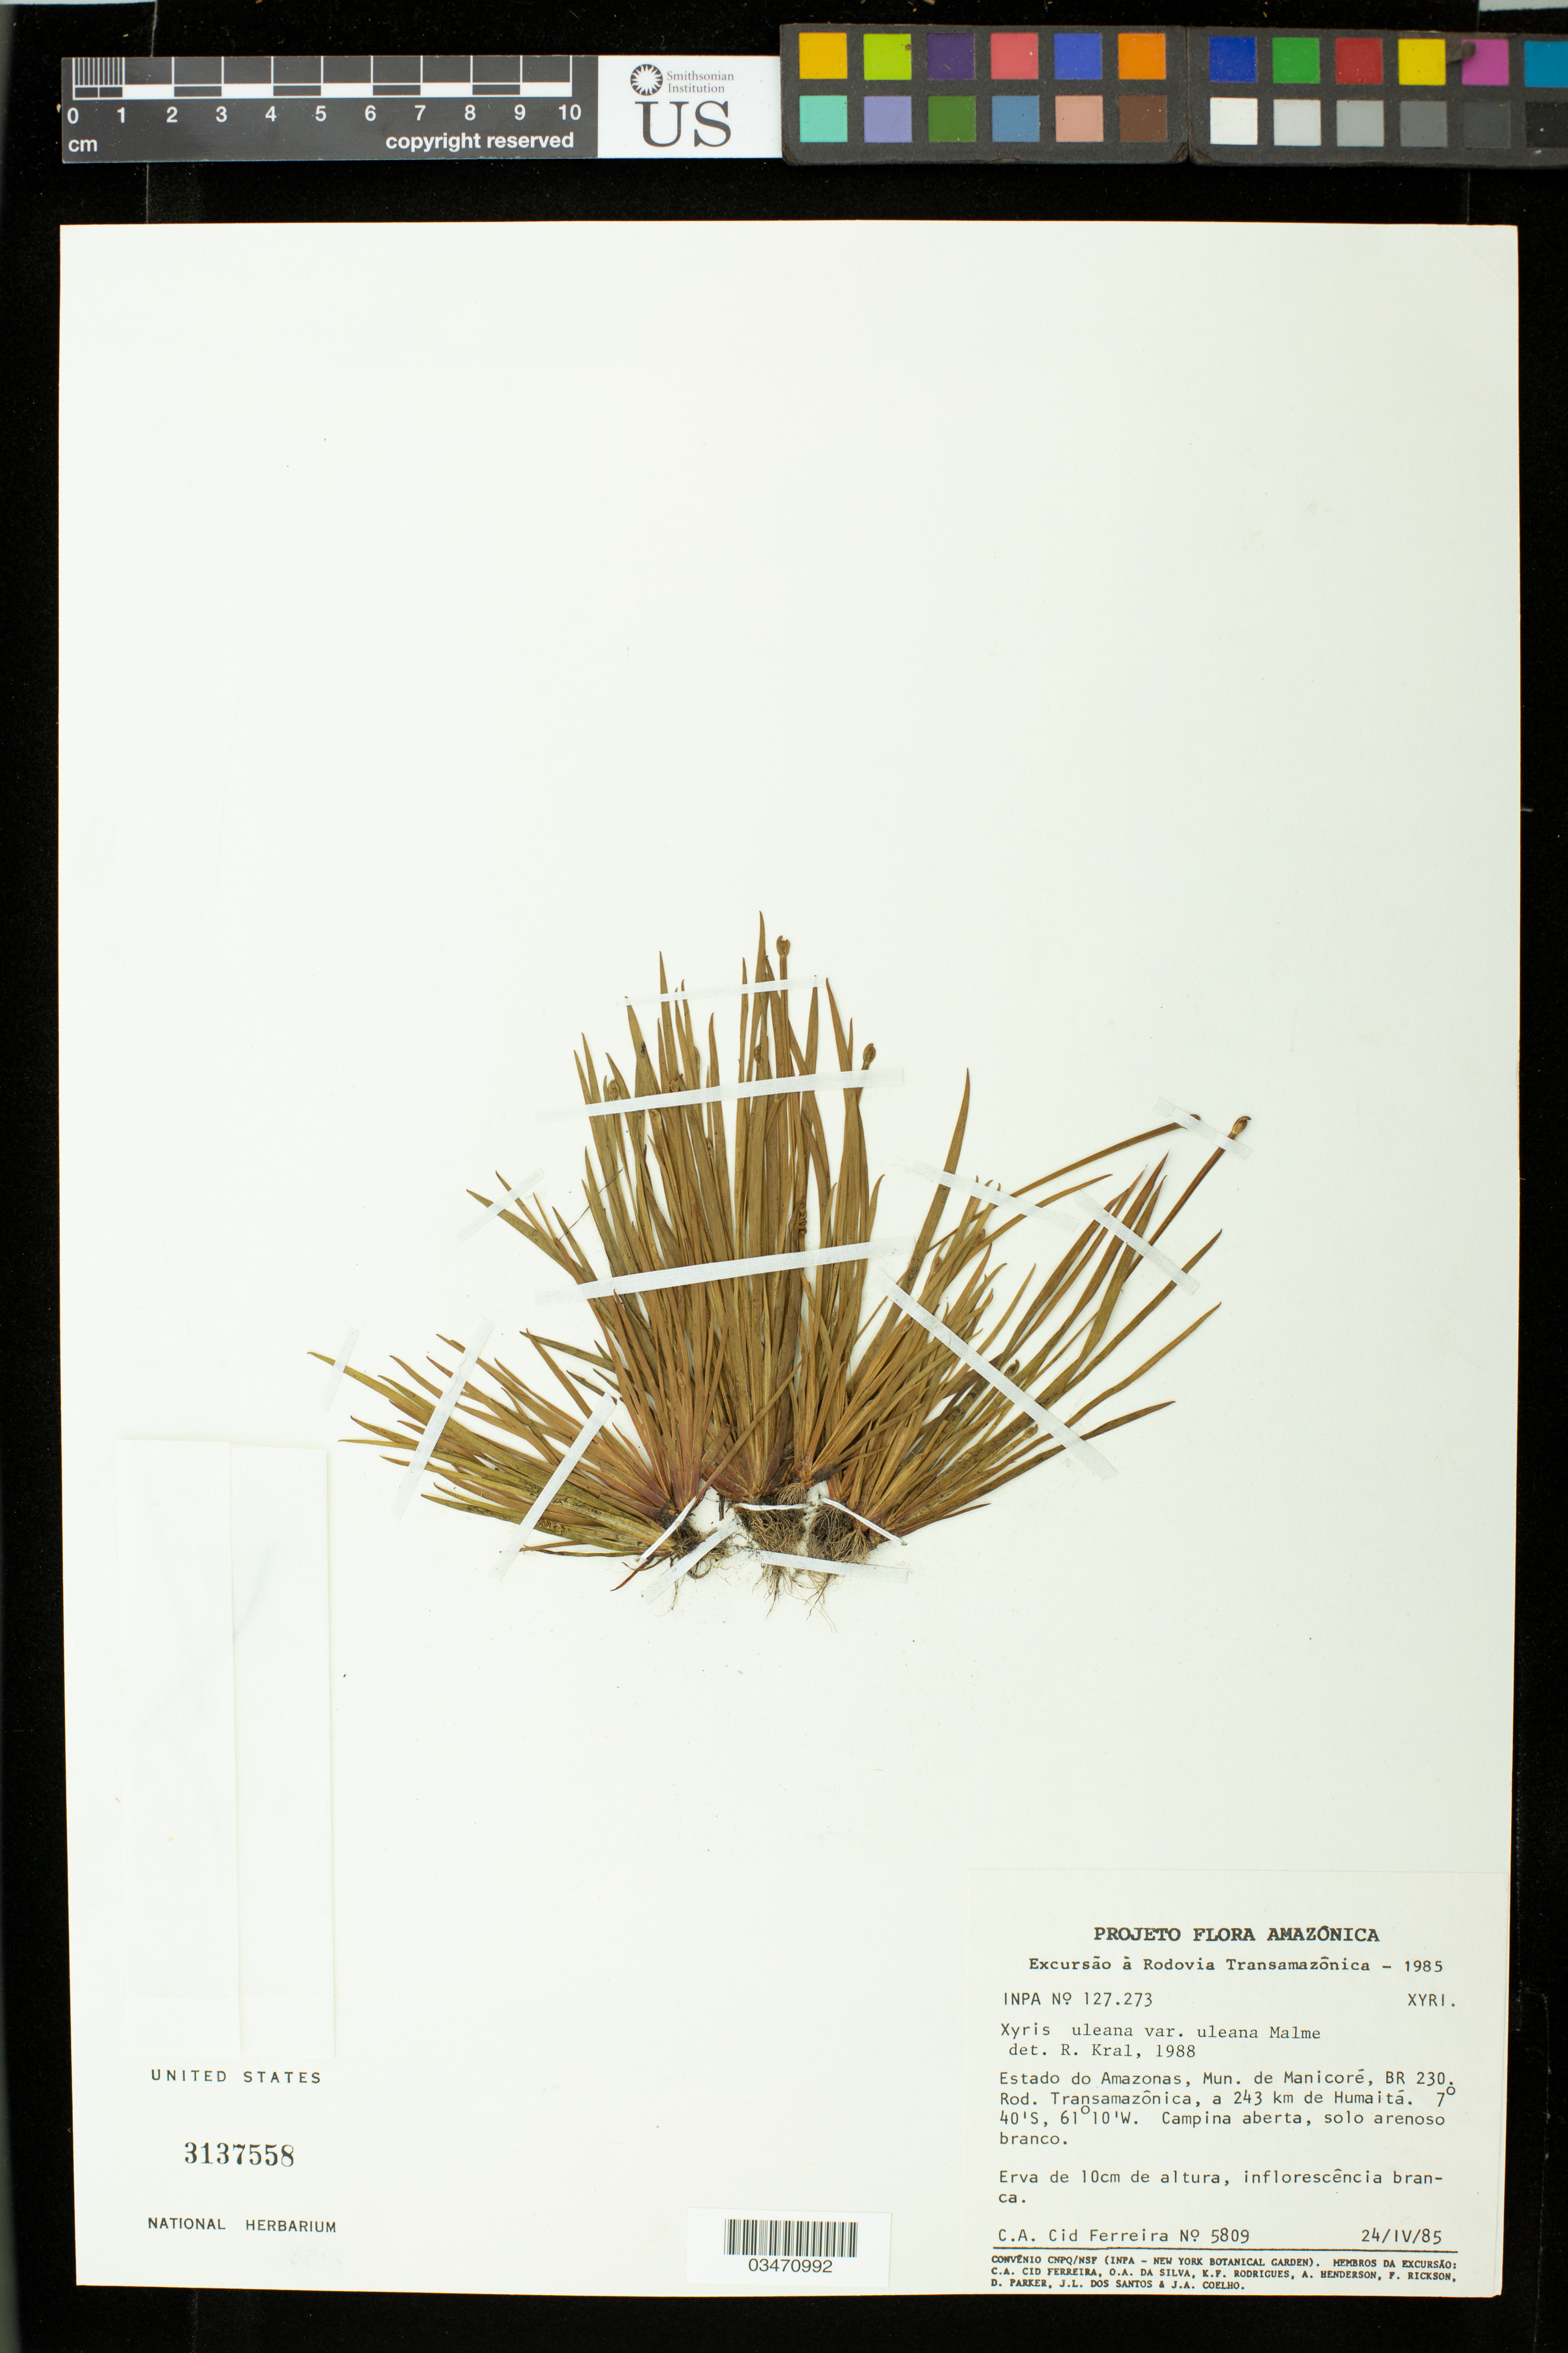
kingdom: Plantae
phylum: Tracheophyta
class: Liliopsida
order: Poales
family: Xyridaceae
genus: Xyris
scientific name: Xyris uleana var. uleana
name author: Malme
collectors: C. A. Cid Ferreira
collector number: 5809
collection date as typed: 24 Apr 1985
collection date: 1985-04-24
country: Brazil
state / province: Amazonas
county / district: Manicoré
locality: Br230; rod. transamazonica, a 243 km de humaita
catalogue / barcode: US 3137558